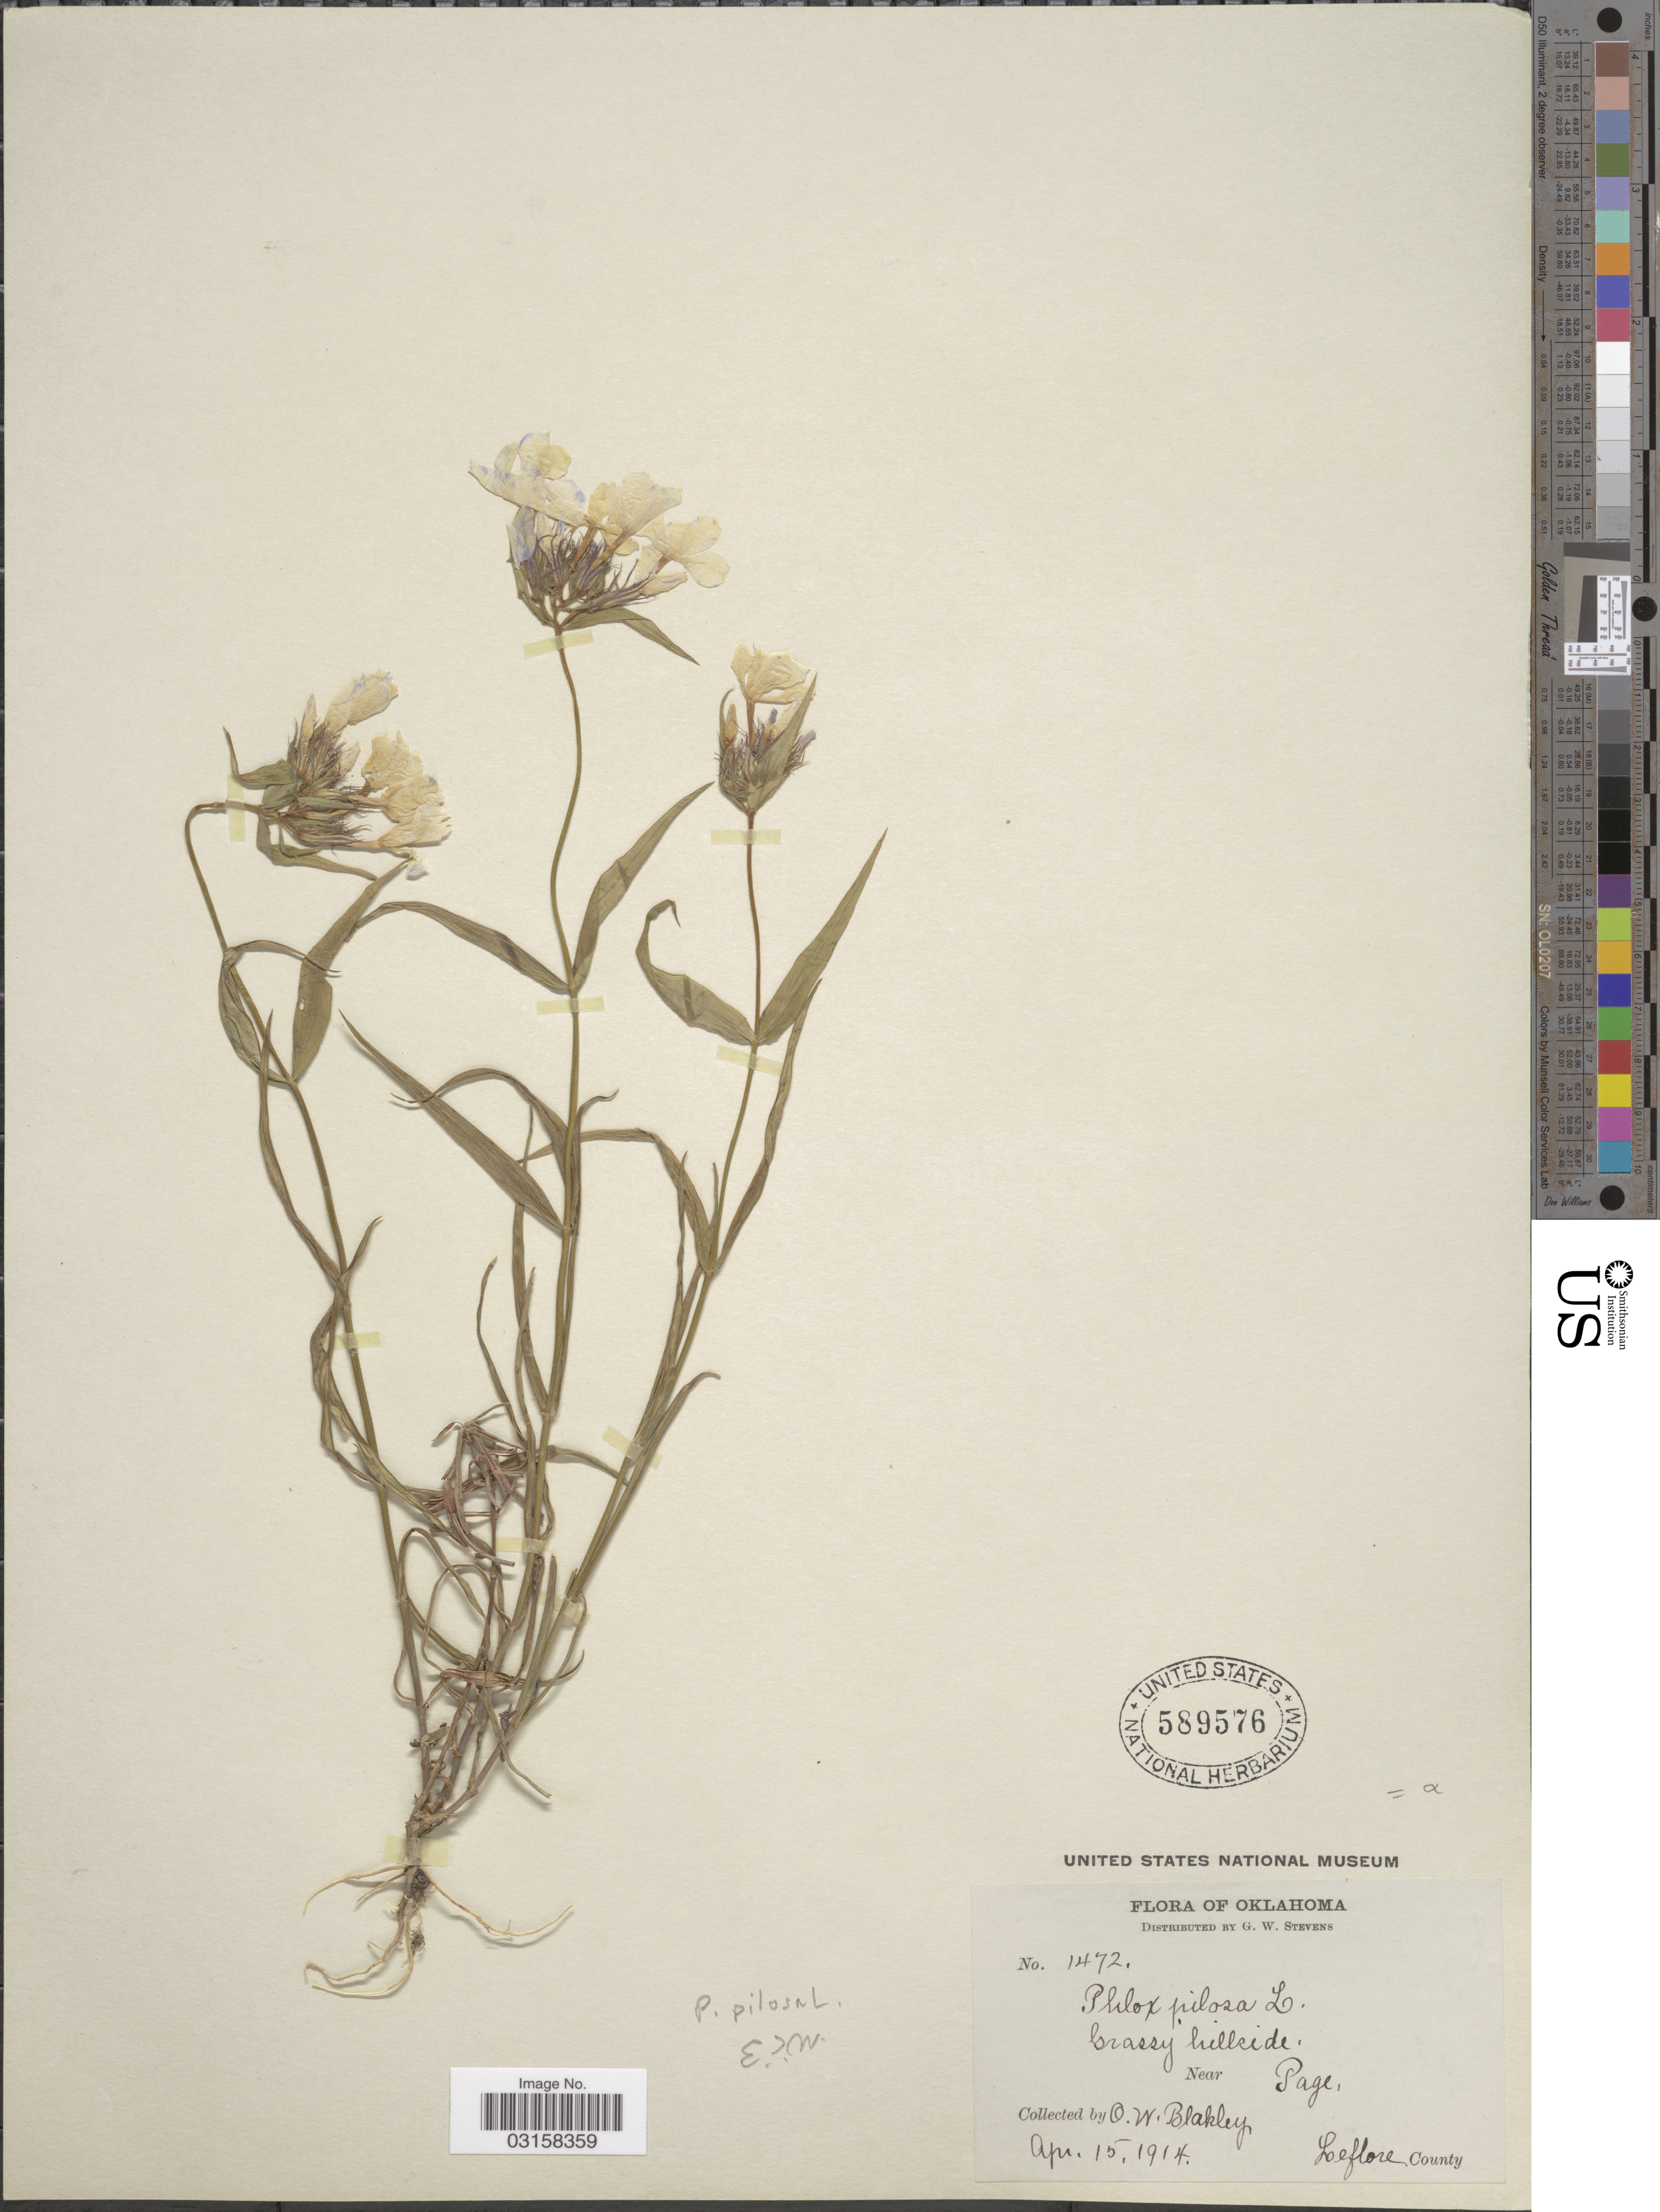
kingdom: Plantae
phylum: Tracheophyta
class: Magnoliopsida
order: Ericales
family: Polemoniaceae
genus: Phlox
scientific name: Phlox pilosa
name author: L.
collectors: O. Blakley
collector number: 1472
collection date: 1914-04-15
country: United States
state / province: Oklahoma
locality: Near Page, Leflore County.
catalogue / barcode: US 589576